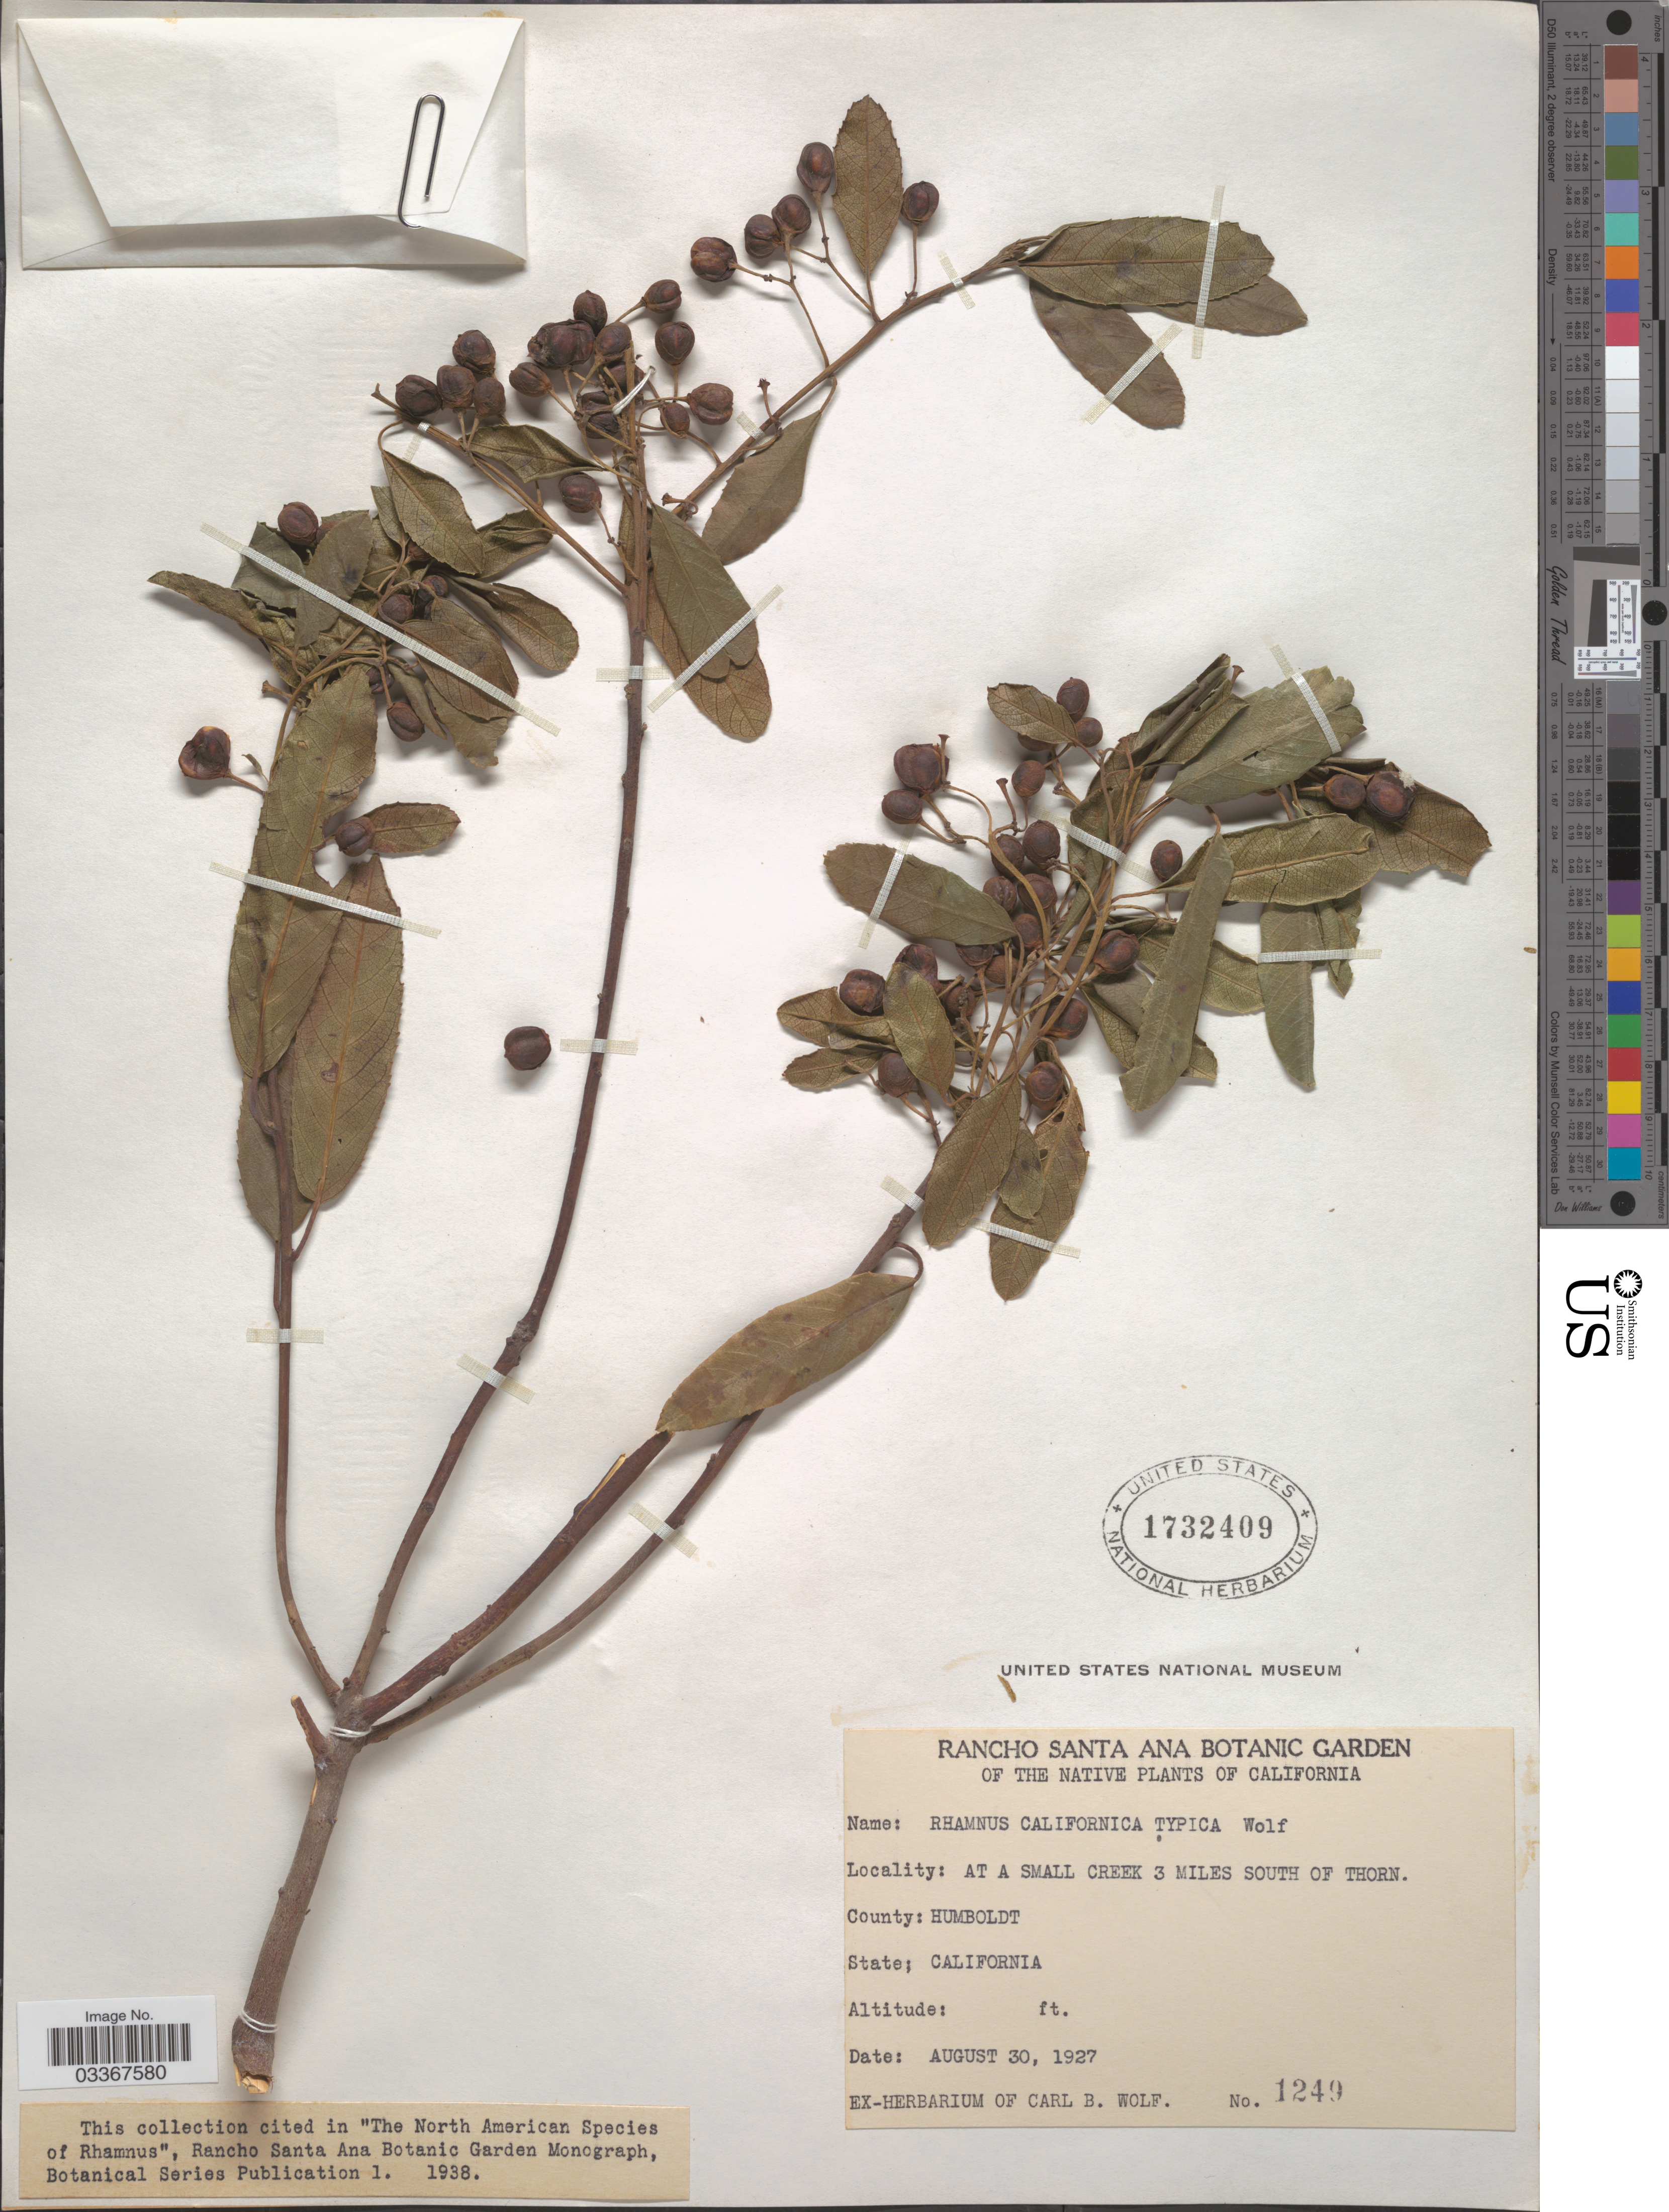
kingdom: Plantae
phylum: Tracheophyta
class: Magnoliopsida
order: Rosales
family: Rhamnaceae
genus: Frangula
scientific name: Frangula californica subsp. californica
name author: (Eschsch.) A. Gray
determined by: Strong, Mark T., (BOT), Smithsonian Institution - National Museum of Natural History (UNITED STATES)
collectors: ex herb. Carl B. Wolf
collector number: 1249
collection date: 1927-08-30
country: United States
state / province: California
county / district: Humboldt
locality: At a small creek 3 miles south of Thorn, County: Humboldt.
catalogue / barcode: US 1732409